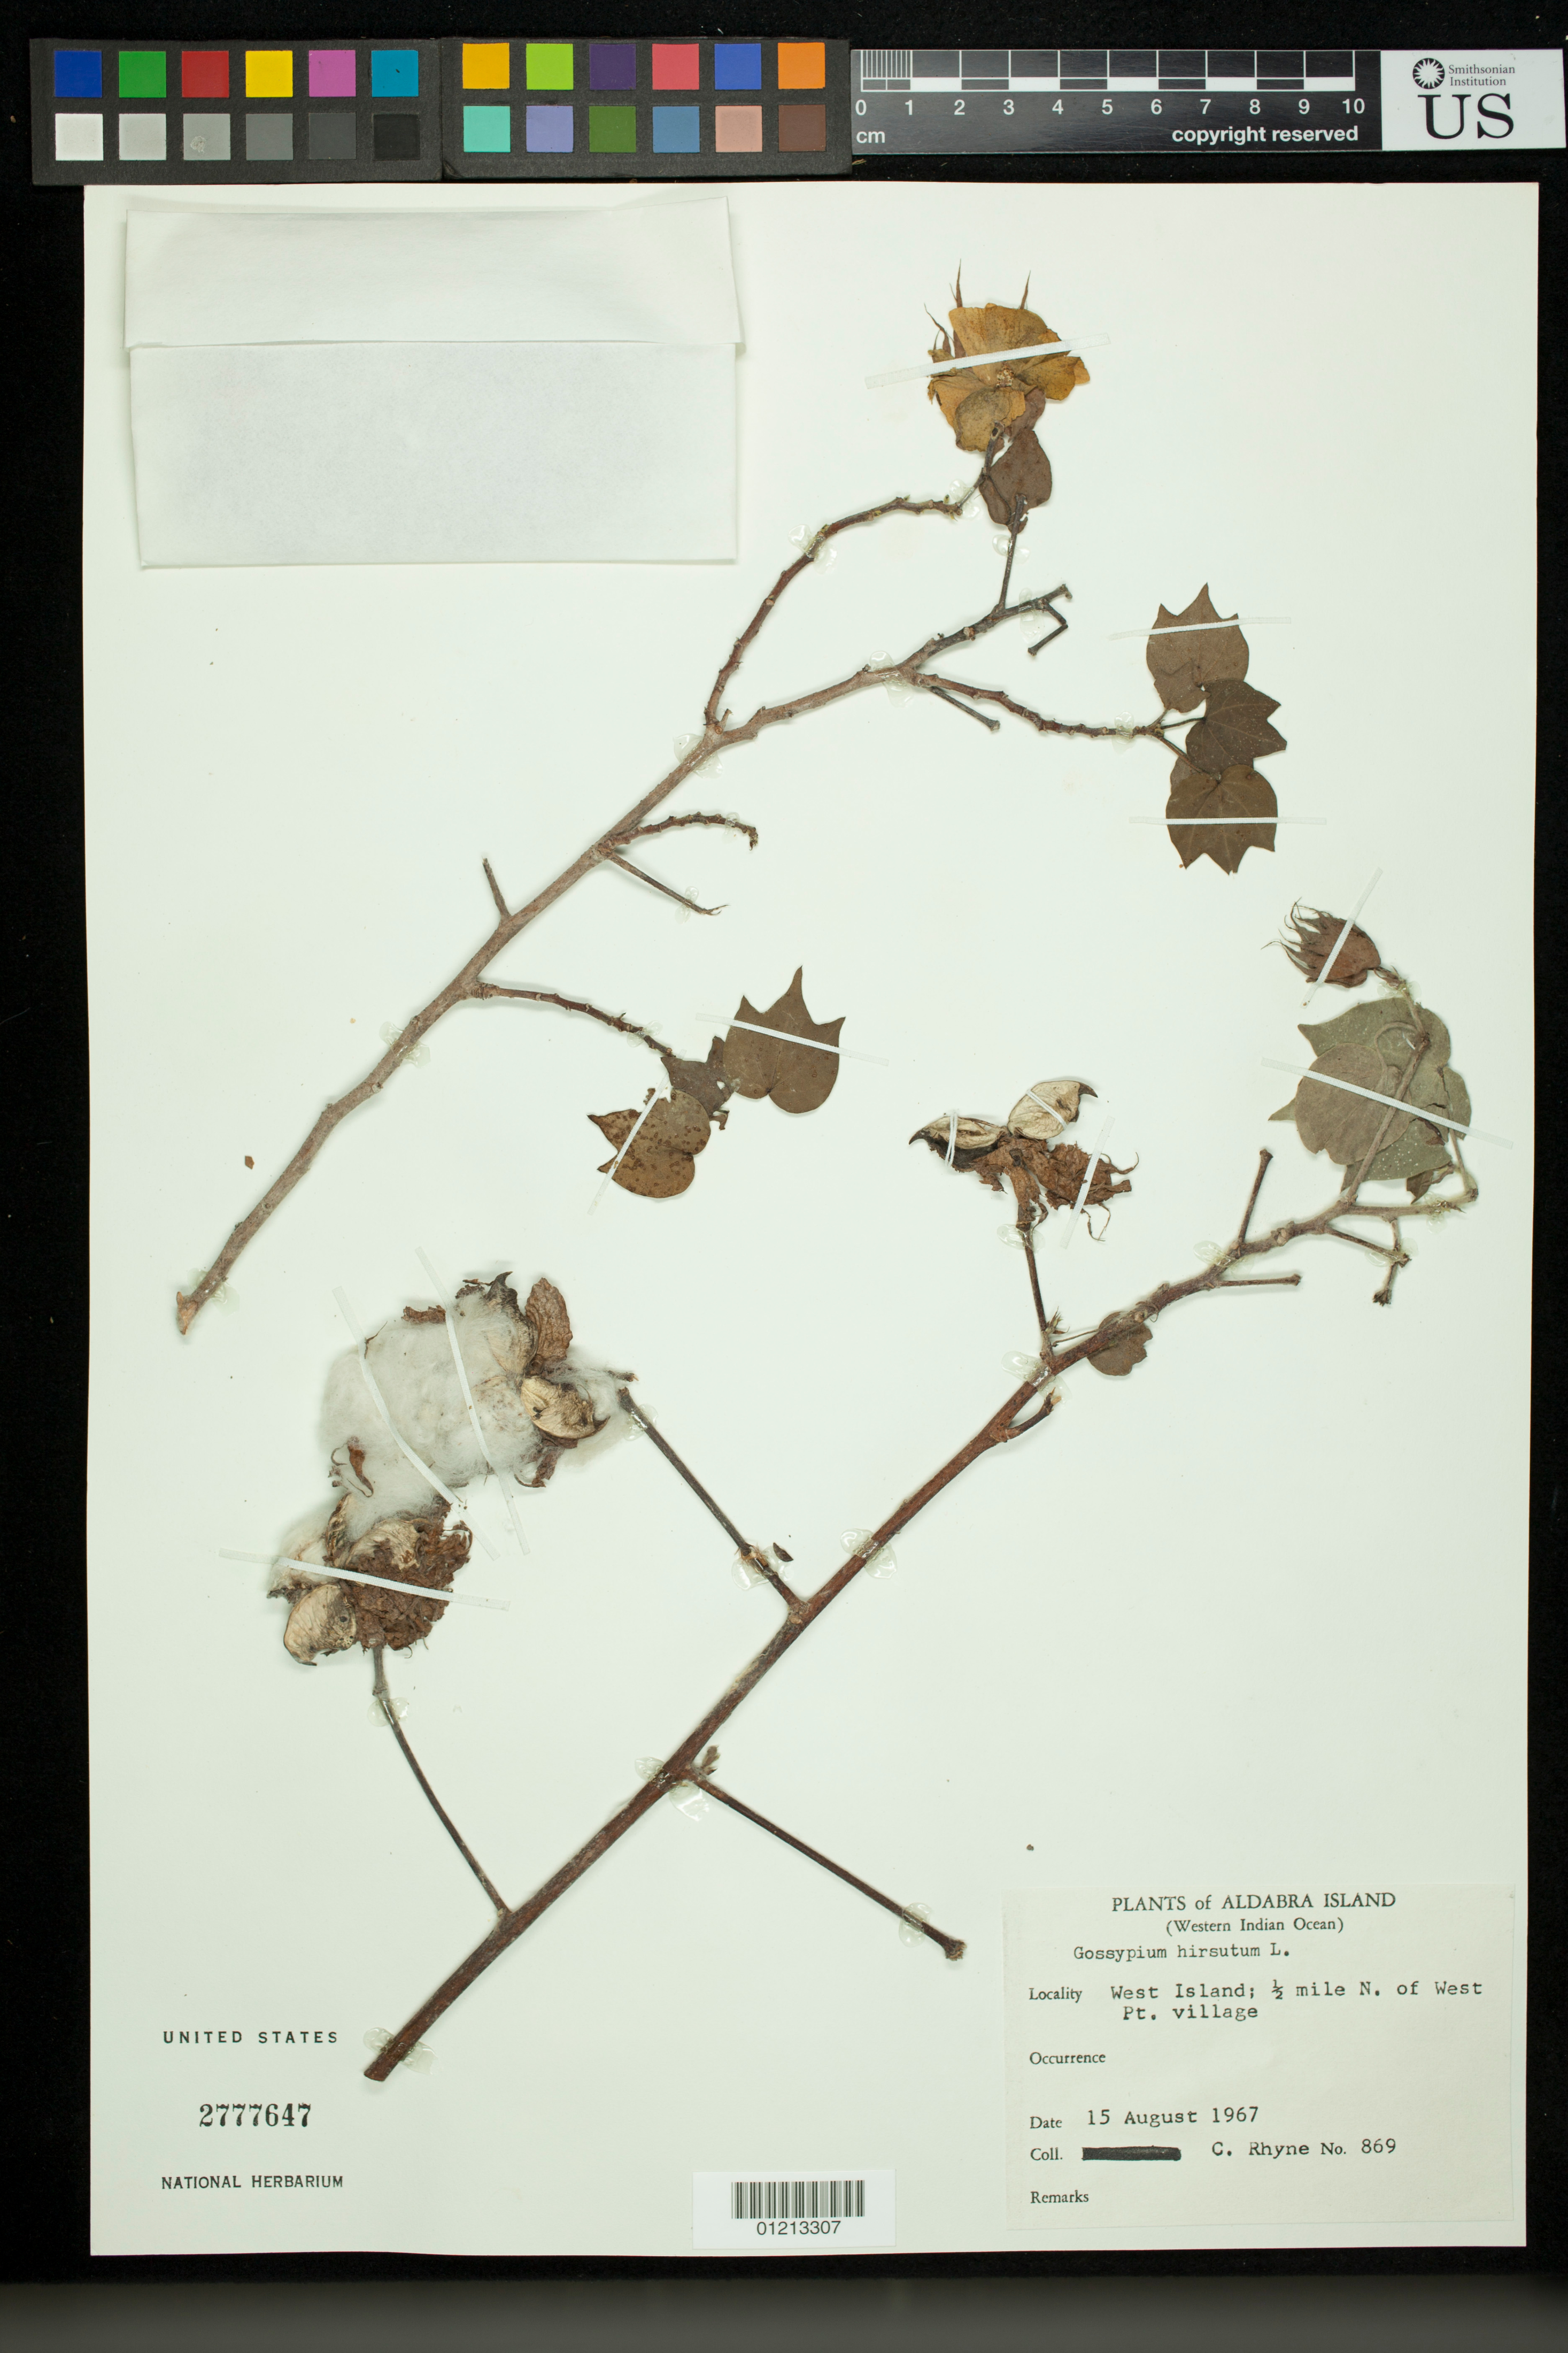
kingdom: Plantae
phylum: Tracheophyta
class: Magnoliopsida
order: Malvales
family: Malvaceae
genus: Gossypium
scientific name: Gossypium hirsutum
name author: L.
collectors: C. F. Rhyne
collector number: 869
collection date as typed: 15 Aug 1967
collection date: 1967-08-15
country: Seychelles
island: Aldabra Atoll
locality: Aldabra Island (Western Indian Ocean)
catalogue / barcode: US 2777647